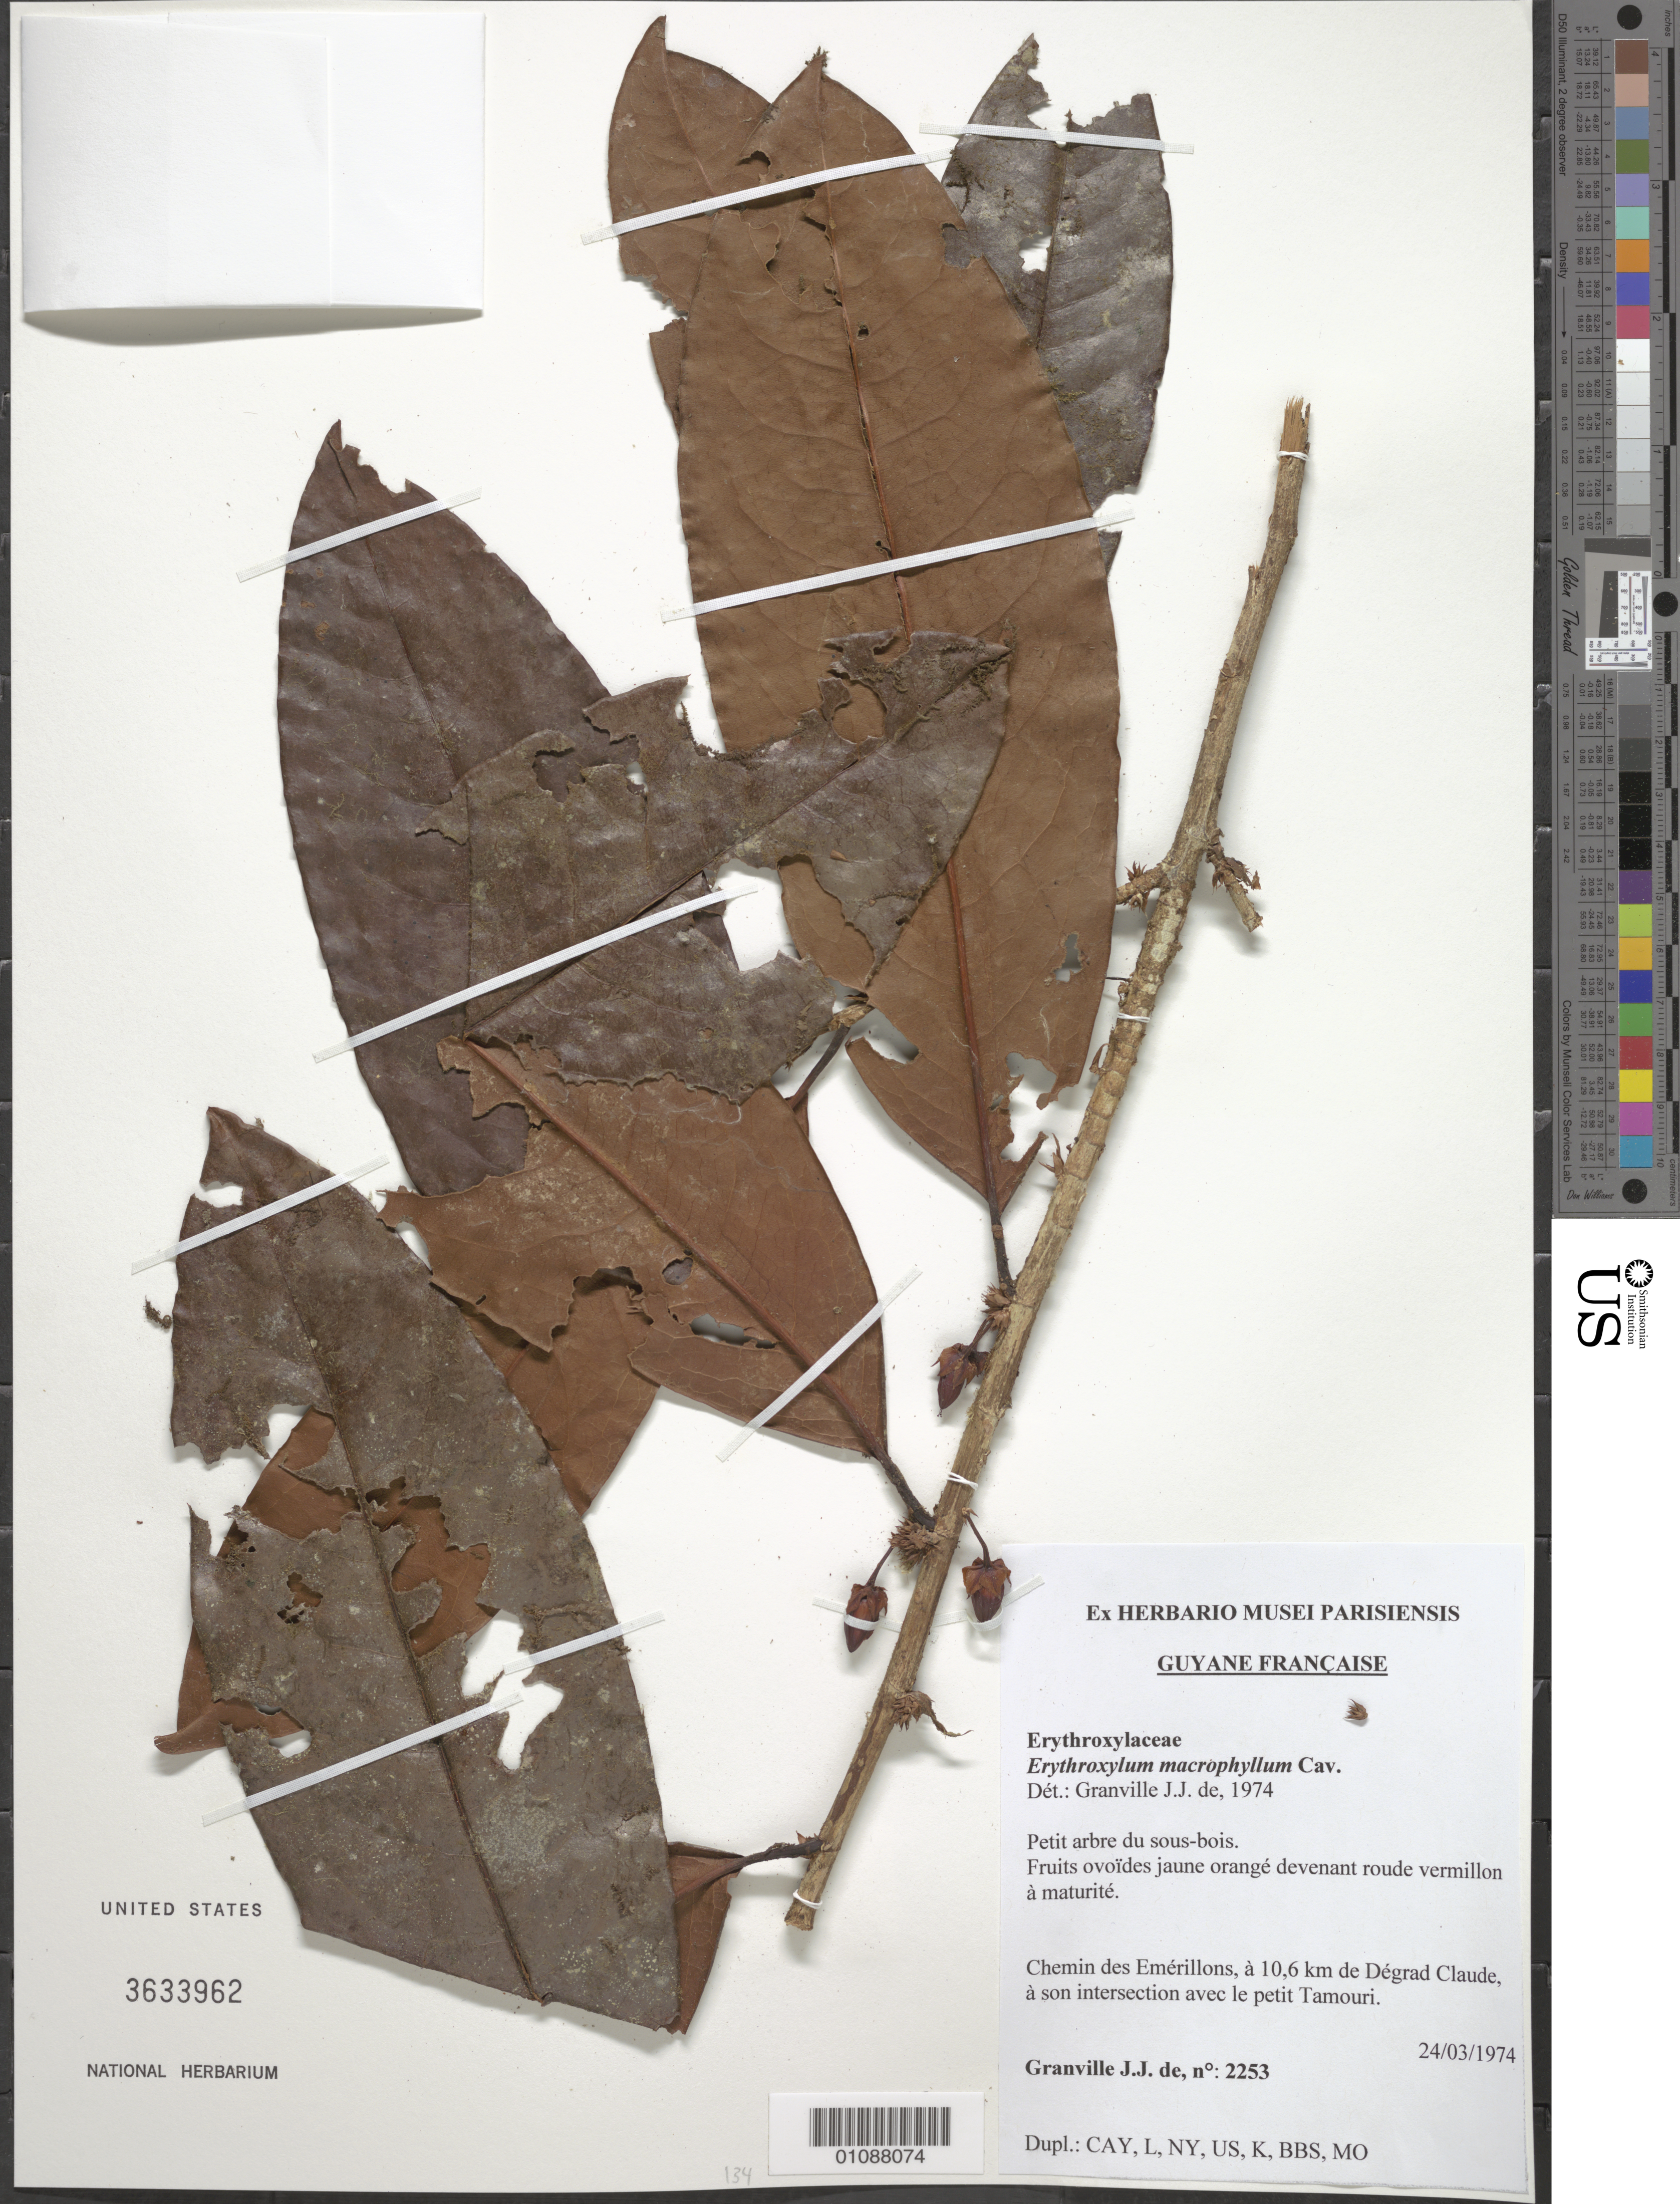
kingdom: Plantae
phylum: Tracheophyta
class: Magnoliopsida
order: Malpighiales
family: Erythroxylaceae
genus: Erythroxylum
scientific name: Erythroxylum macrophyllum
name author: Cav.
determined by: Granville, J. J. de, (CAY), Institut de Recherche pour le Developpement (IRD) (FRENCH GUIANA)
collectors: J.-J. de Granville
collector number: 2253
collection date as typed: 24-Mar-74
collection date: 1974-03-24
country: French Guiana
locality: Chemin des Emérillons, 10. 6 km de Dégrad Claude, à son intersection avec le petit Tamouri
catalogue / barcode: US 3633962